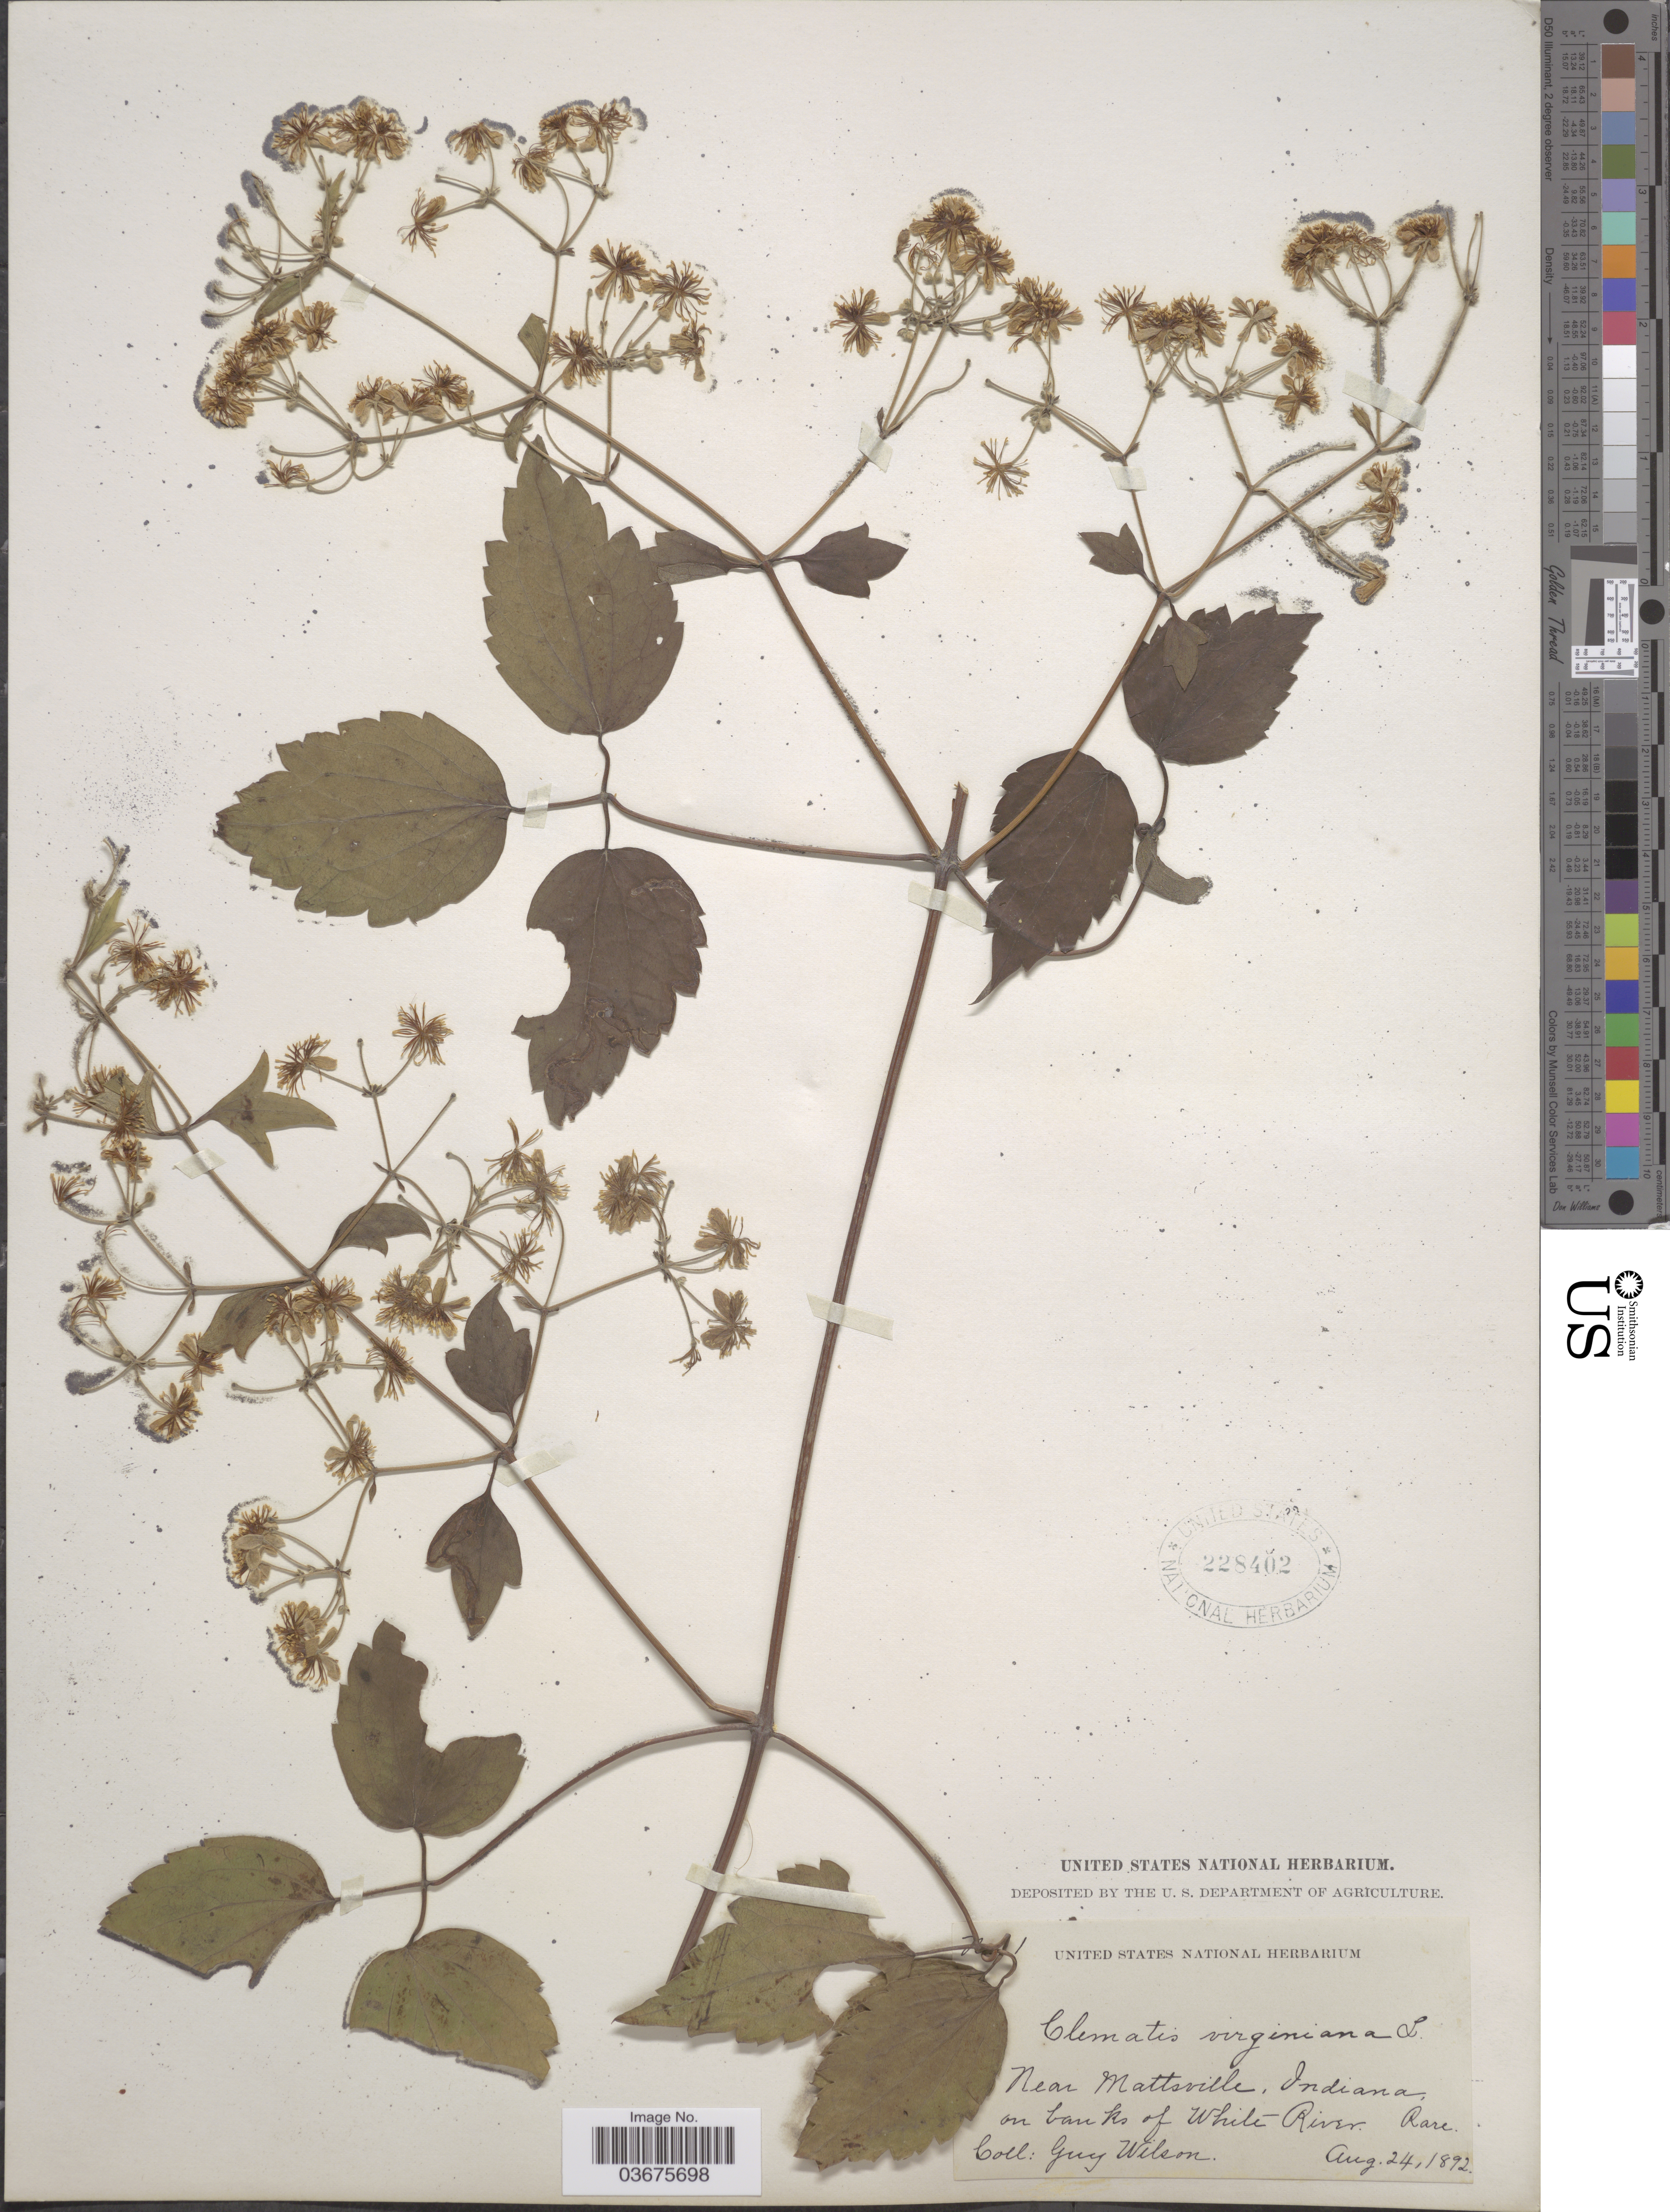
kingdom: Plantae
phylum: Tracheophyta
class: Magnoliopsida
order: Ranunculales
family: Ranunculaceae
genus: Clematis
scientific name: Clematis virginiana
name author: L.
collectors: G. Wilson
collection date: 1892-08-24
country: United States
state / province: Indiana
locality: Near Mattsville, Indiana, on banks of White River.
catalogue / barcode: US 228402